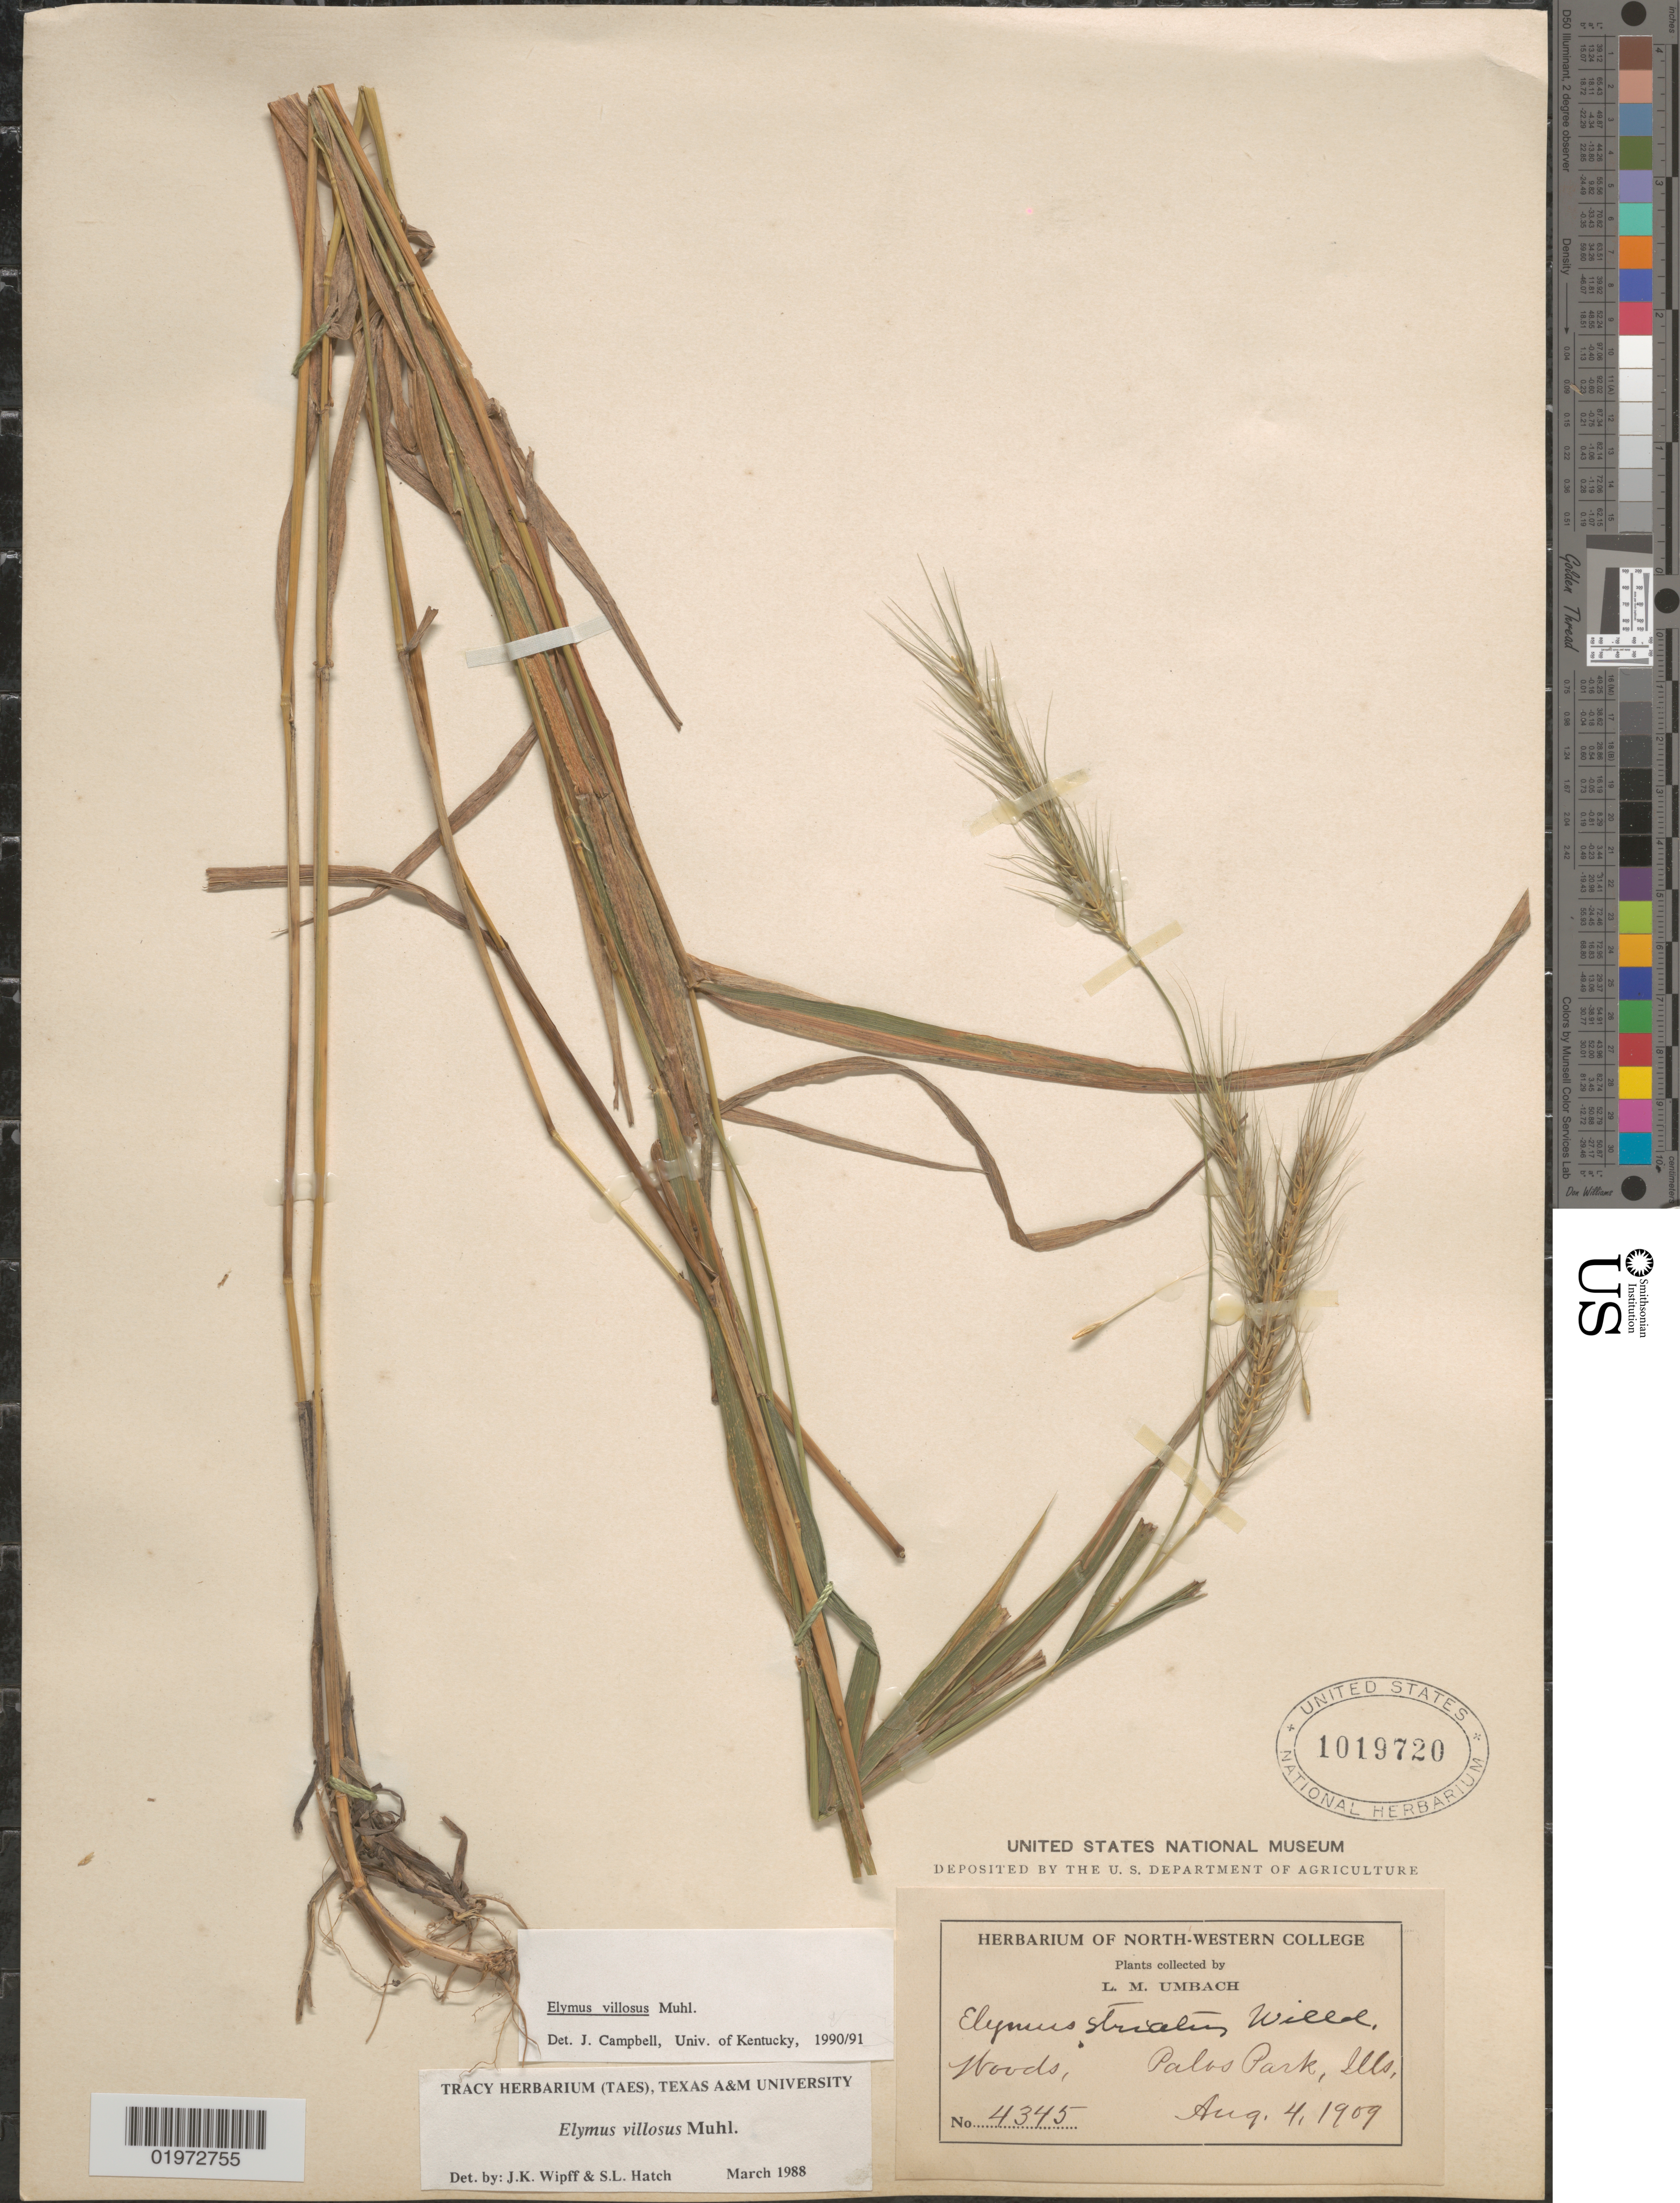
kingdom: Plantae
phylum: Tracheophyta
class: Liliopsida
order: Poales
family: Poaceae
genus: Elymus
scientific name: Elymus villosus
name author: Muhl. ex Willd.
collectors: L. M. Umbach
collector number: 4345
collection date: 1909-08-04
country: United States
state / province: Illinois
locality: Woods, Palos Park.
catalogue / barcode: US 1019720